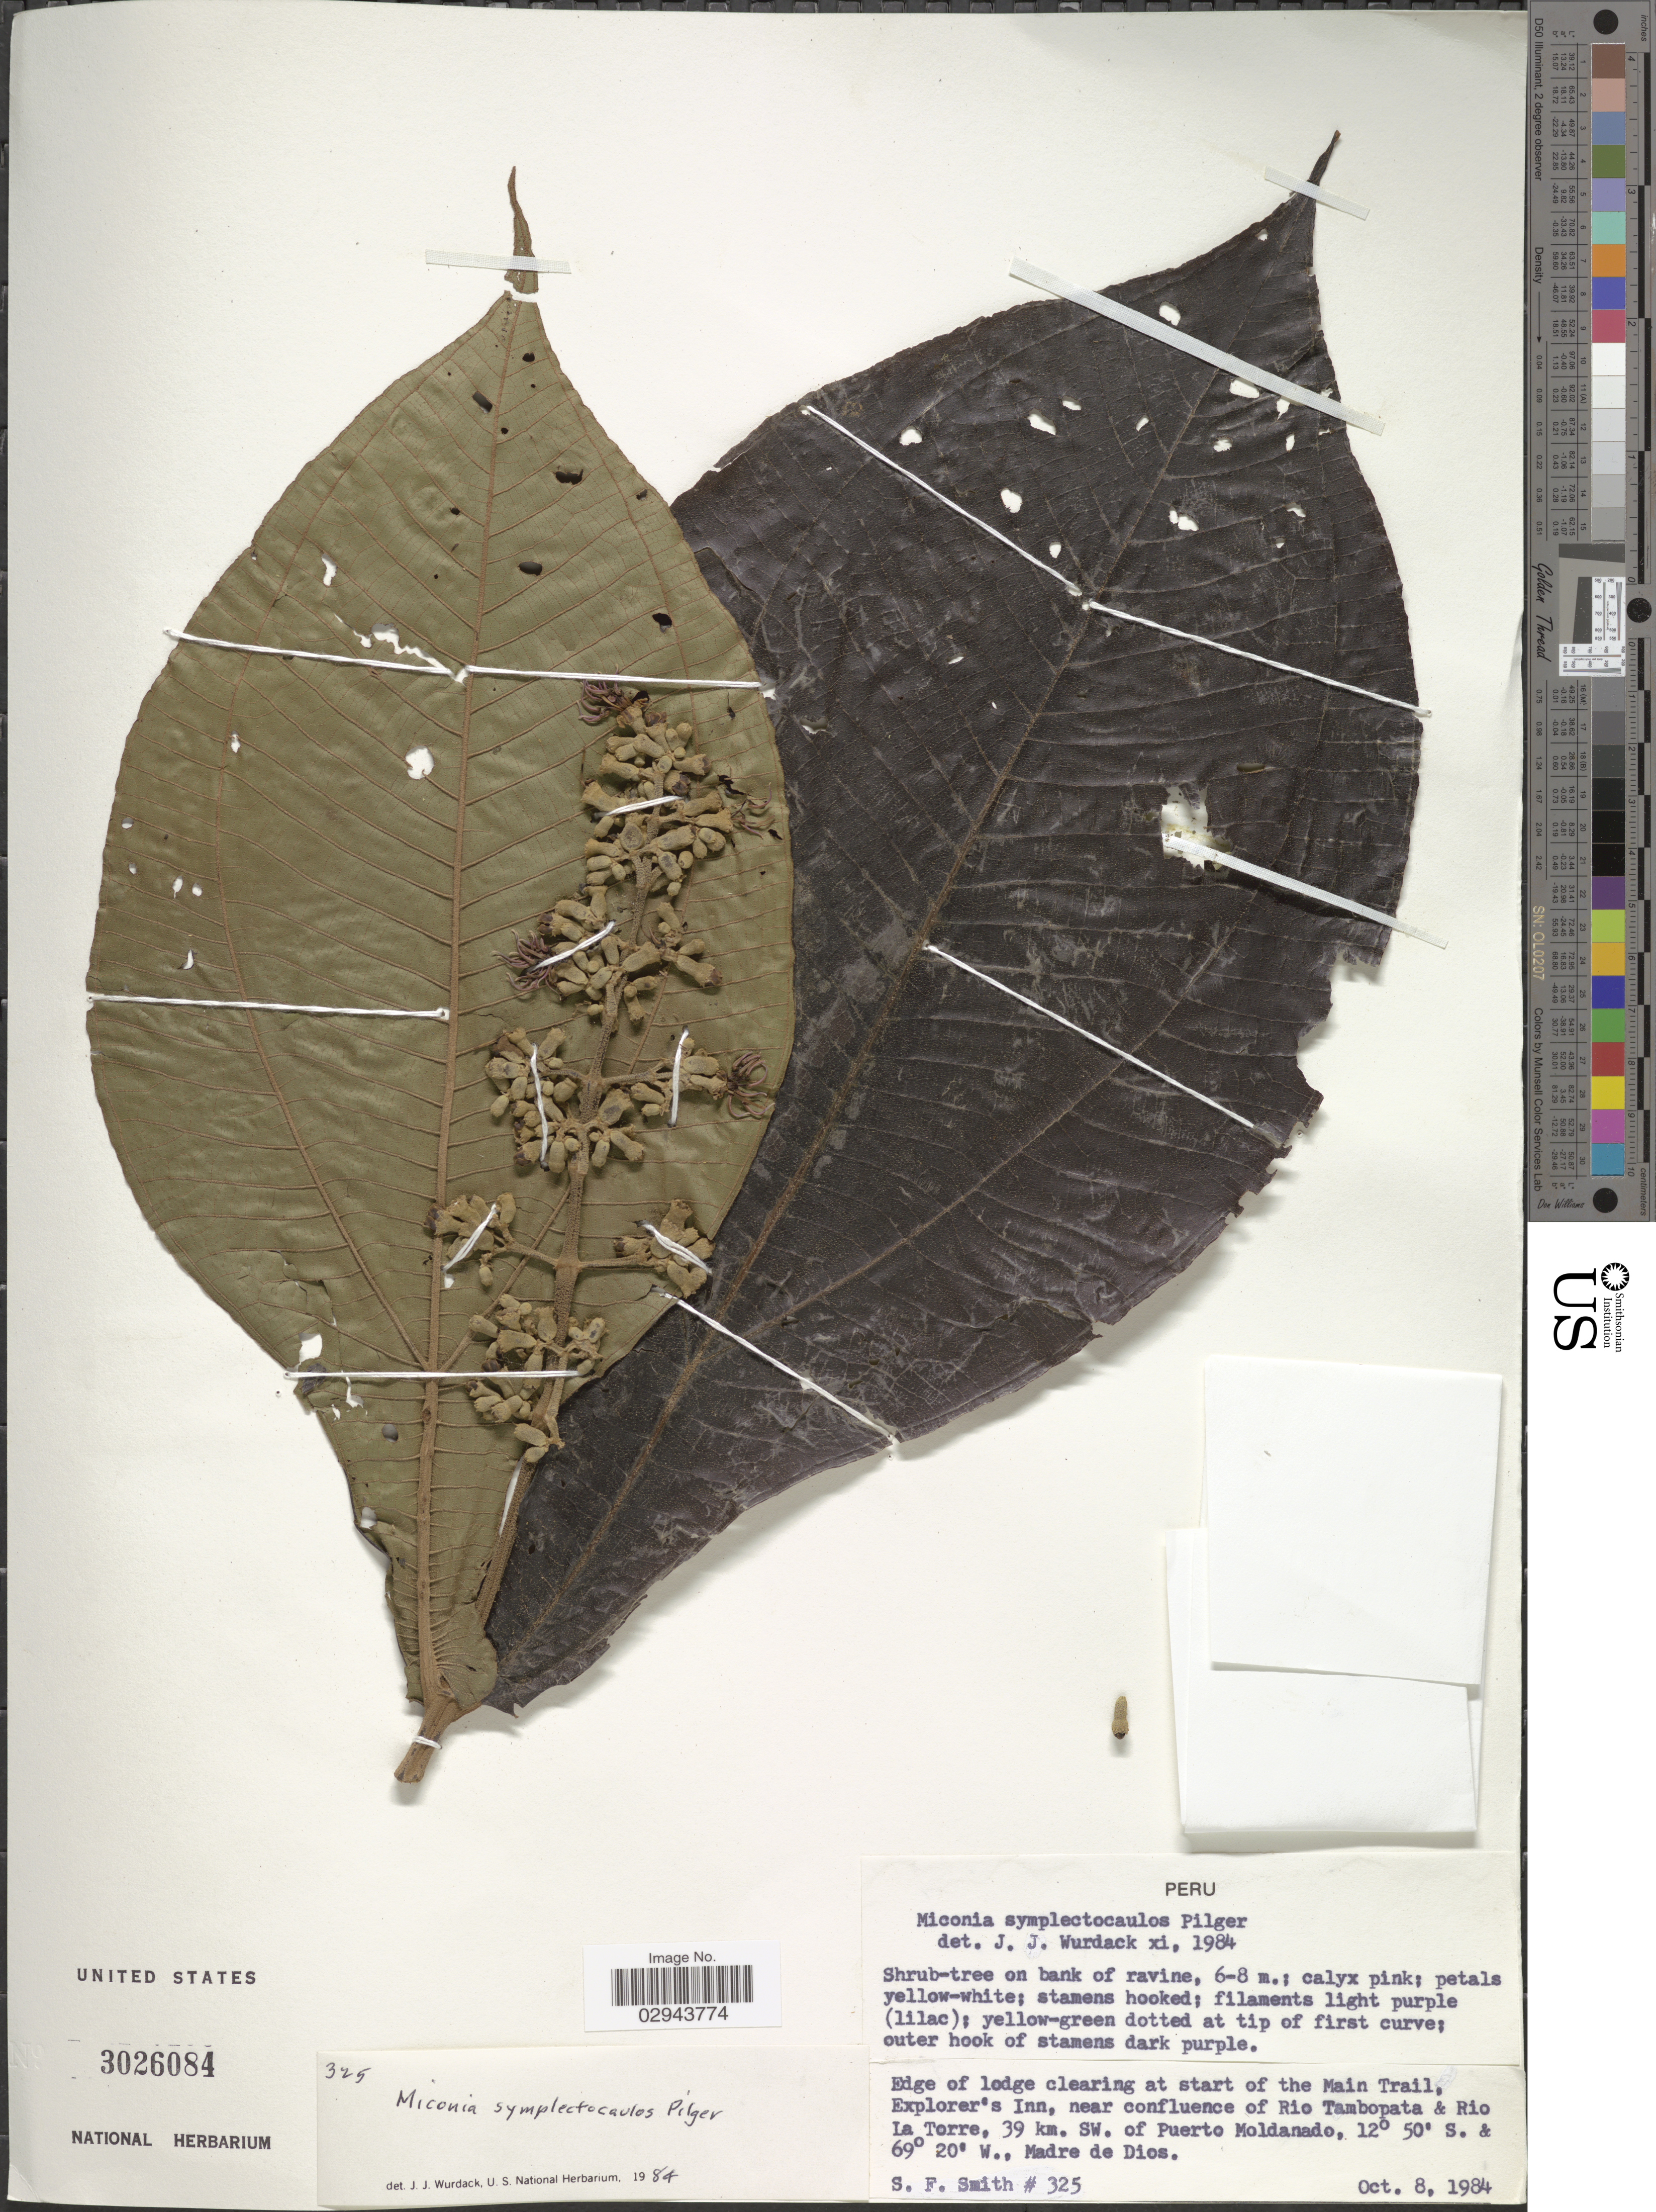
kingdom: Plantae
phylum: Tracheophyta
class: Magnoliopsida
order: Myrtales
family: Melastomataceae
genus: Miconia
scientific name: Miconia symplectocaulos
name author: Pilg.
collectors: S.F. Smith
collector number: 325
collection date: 1984-10-08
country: Peru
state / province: Madre de Dios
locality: At start of the Main Trail, Explorer's Inn, near confluence of Rio Tanbopata & Rio La Torre, 39 km. SW. of Puerto Moldanado.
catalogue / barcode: US 3026084